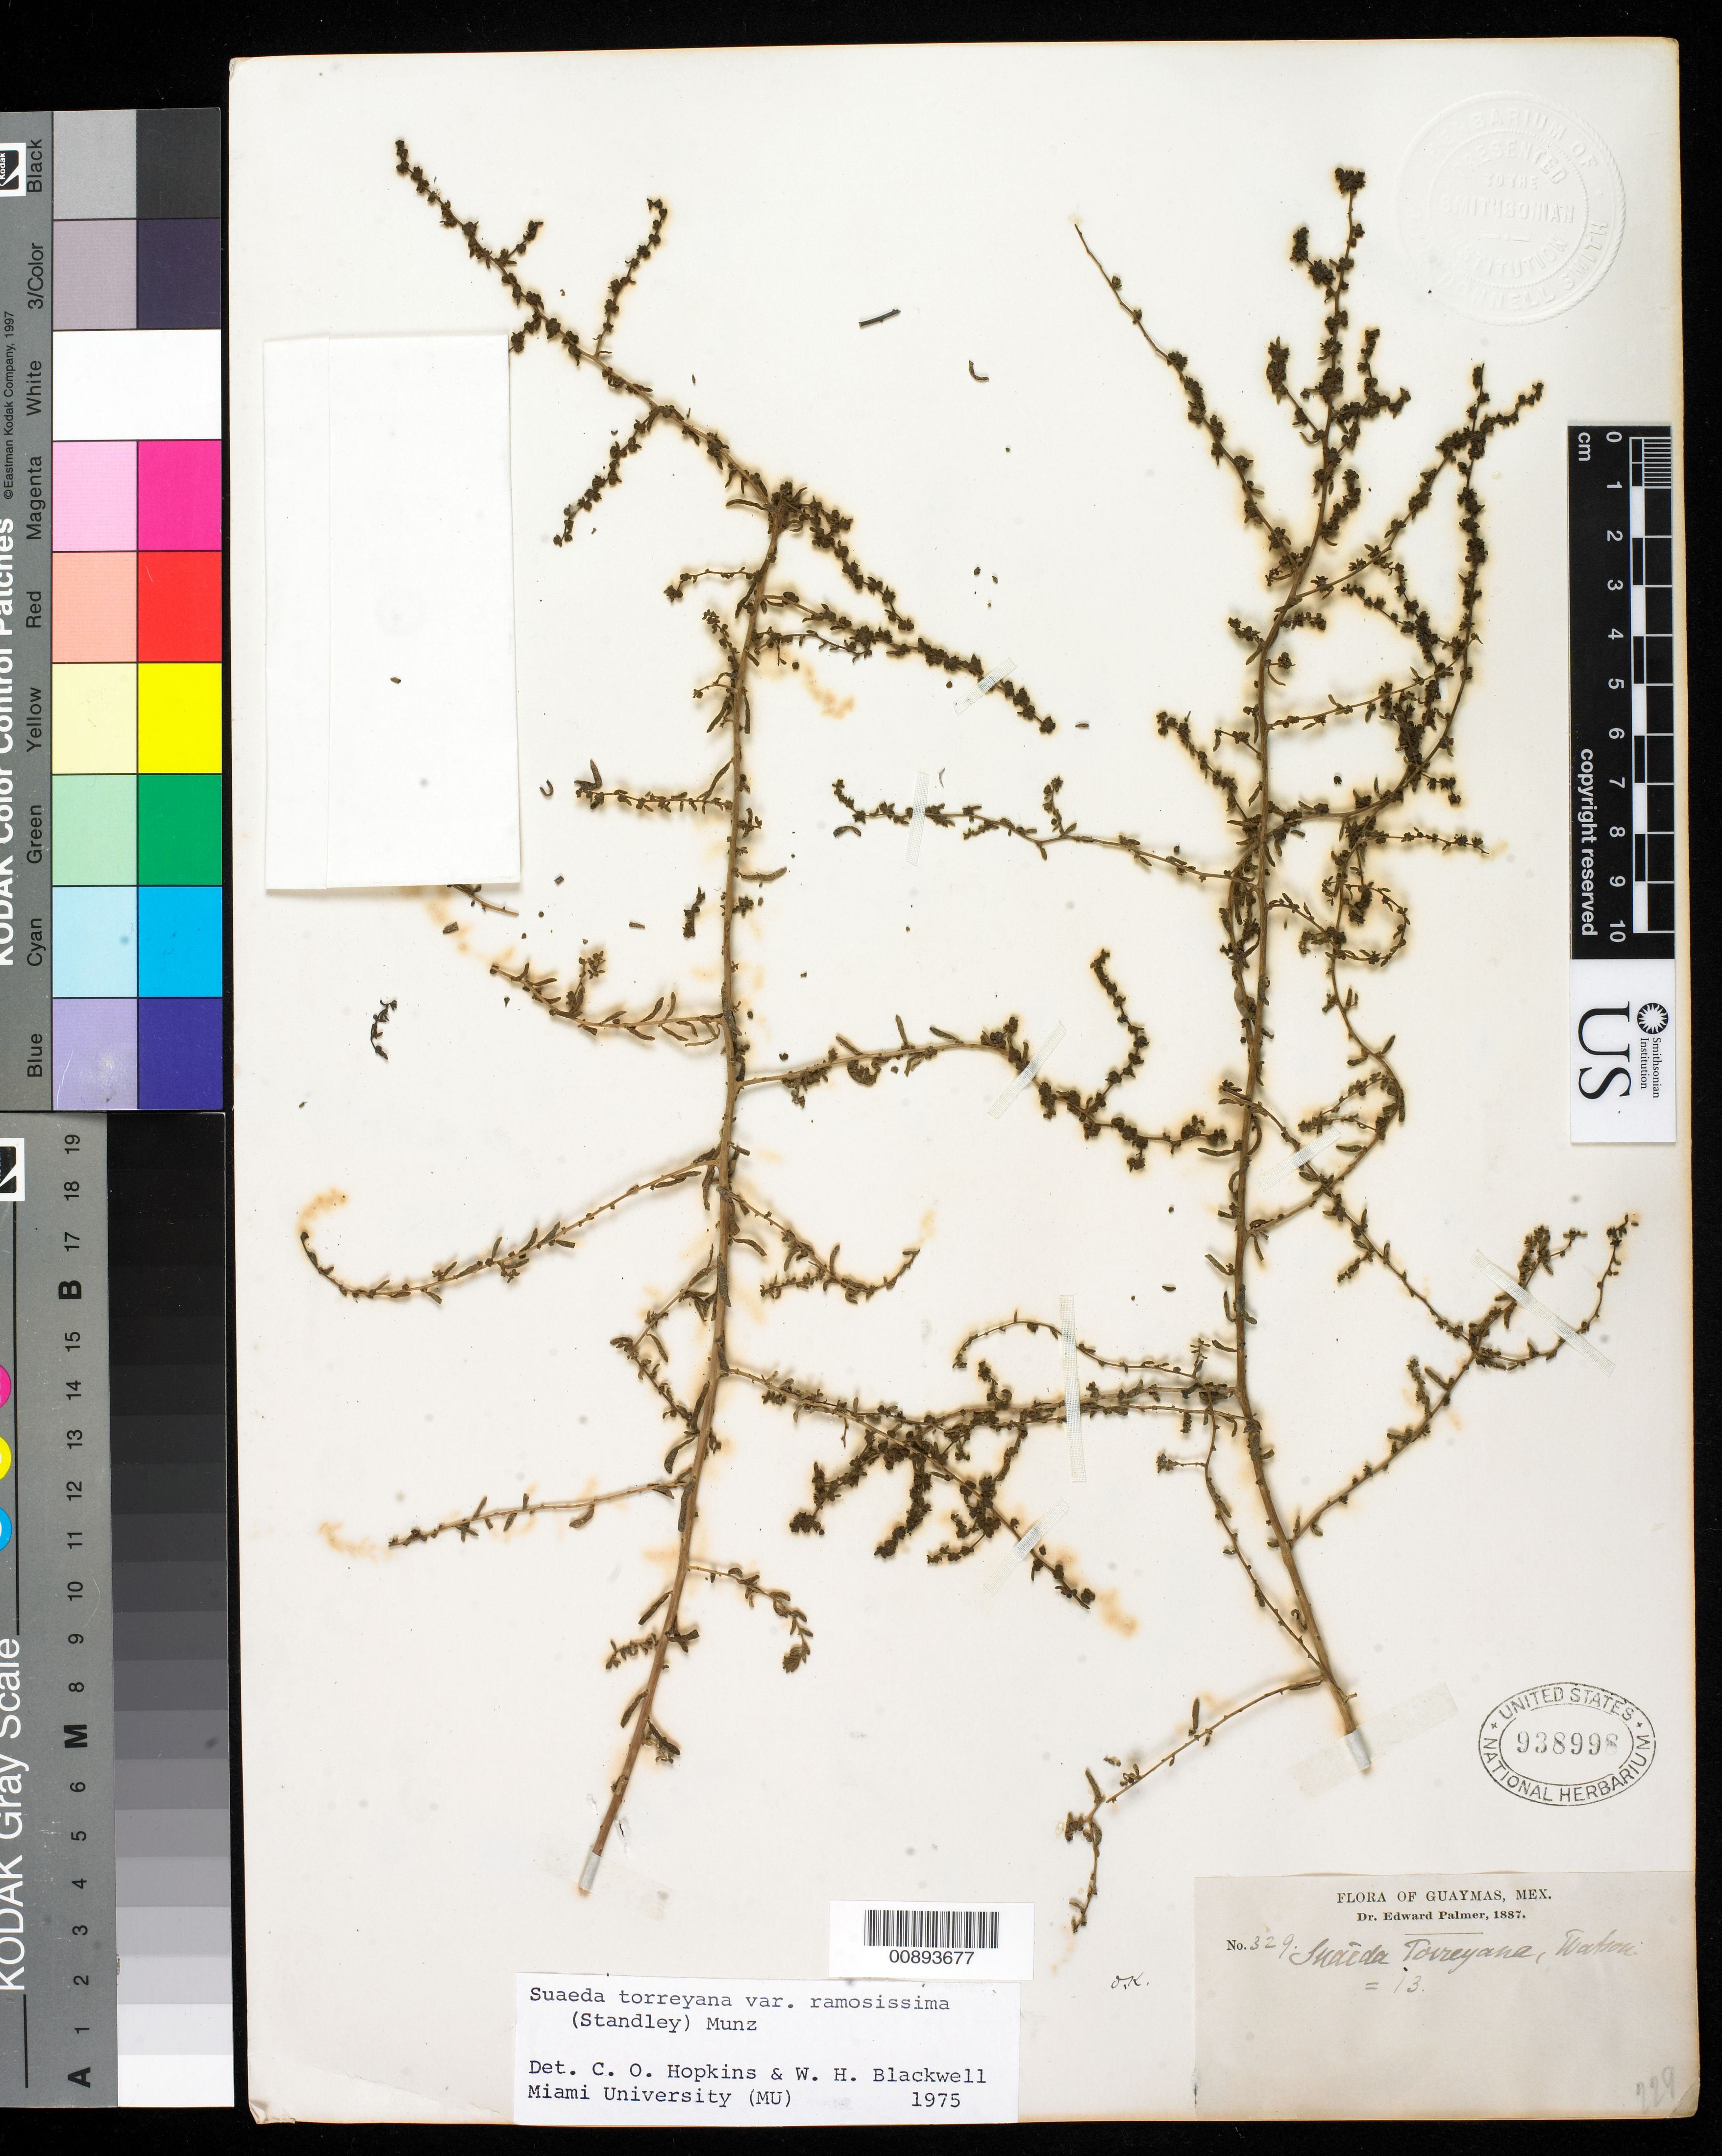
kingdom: Plantae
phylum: Tracheophyta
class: Magnoliopsida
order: Caryophyllales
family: Amaranthaceae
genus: Suaeda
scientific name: Suaeda torreyana var. ramosissima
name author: (Standl.) Munz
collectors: E. Palmer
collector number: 329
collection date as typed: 1887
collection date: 1887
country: Mexico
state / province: Sonora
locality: Guaymas, Sonora.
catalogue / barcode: US 938998